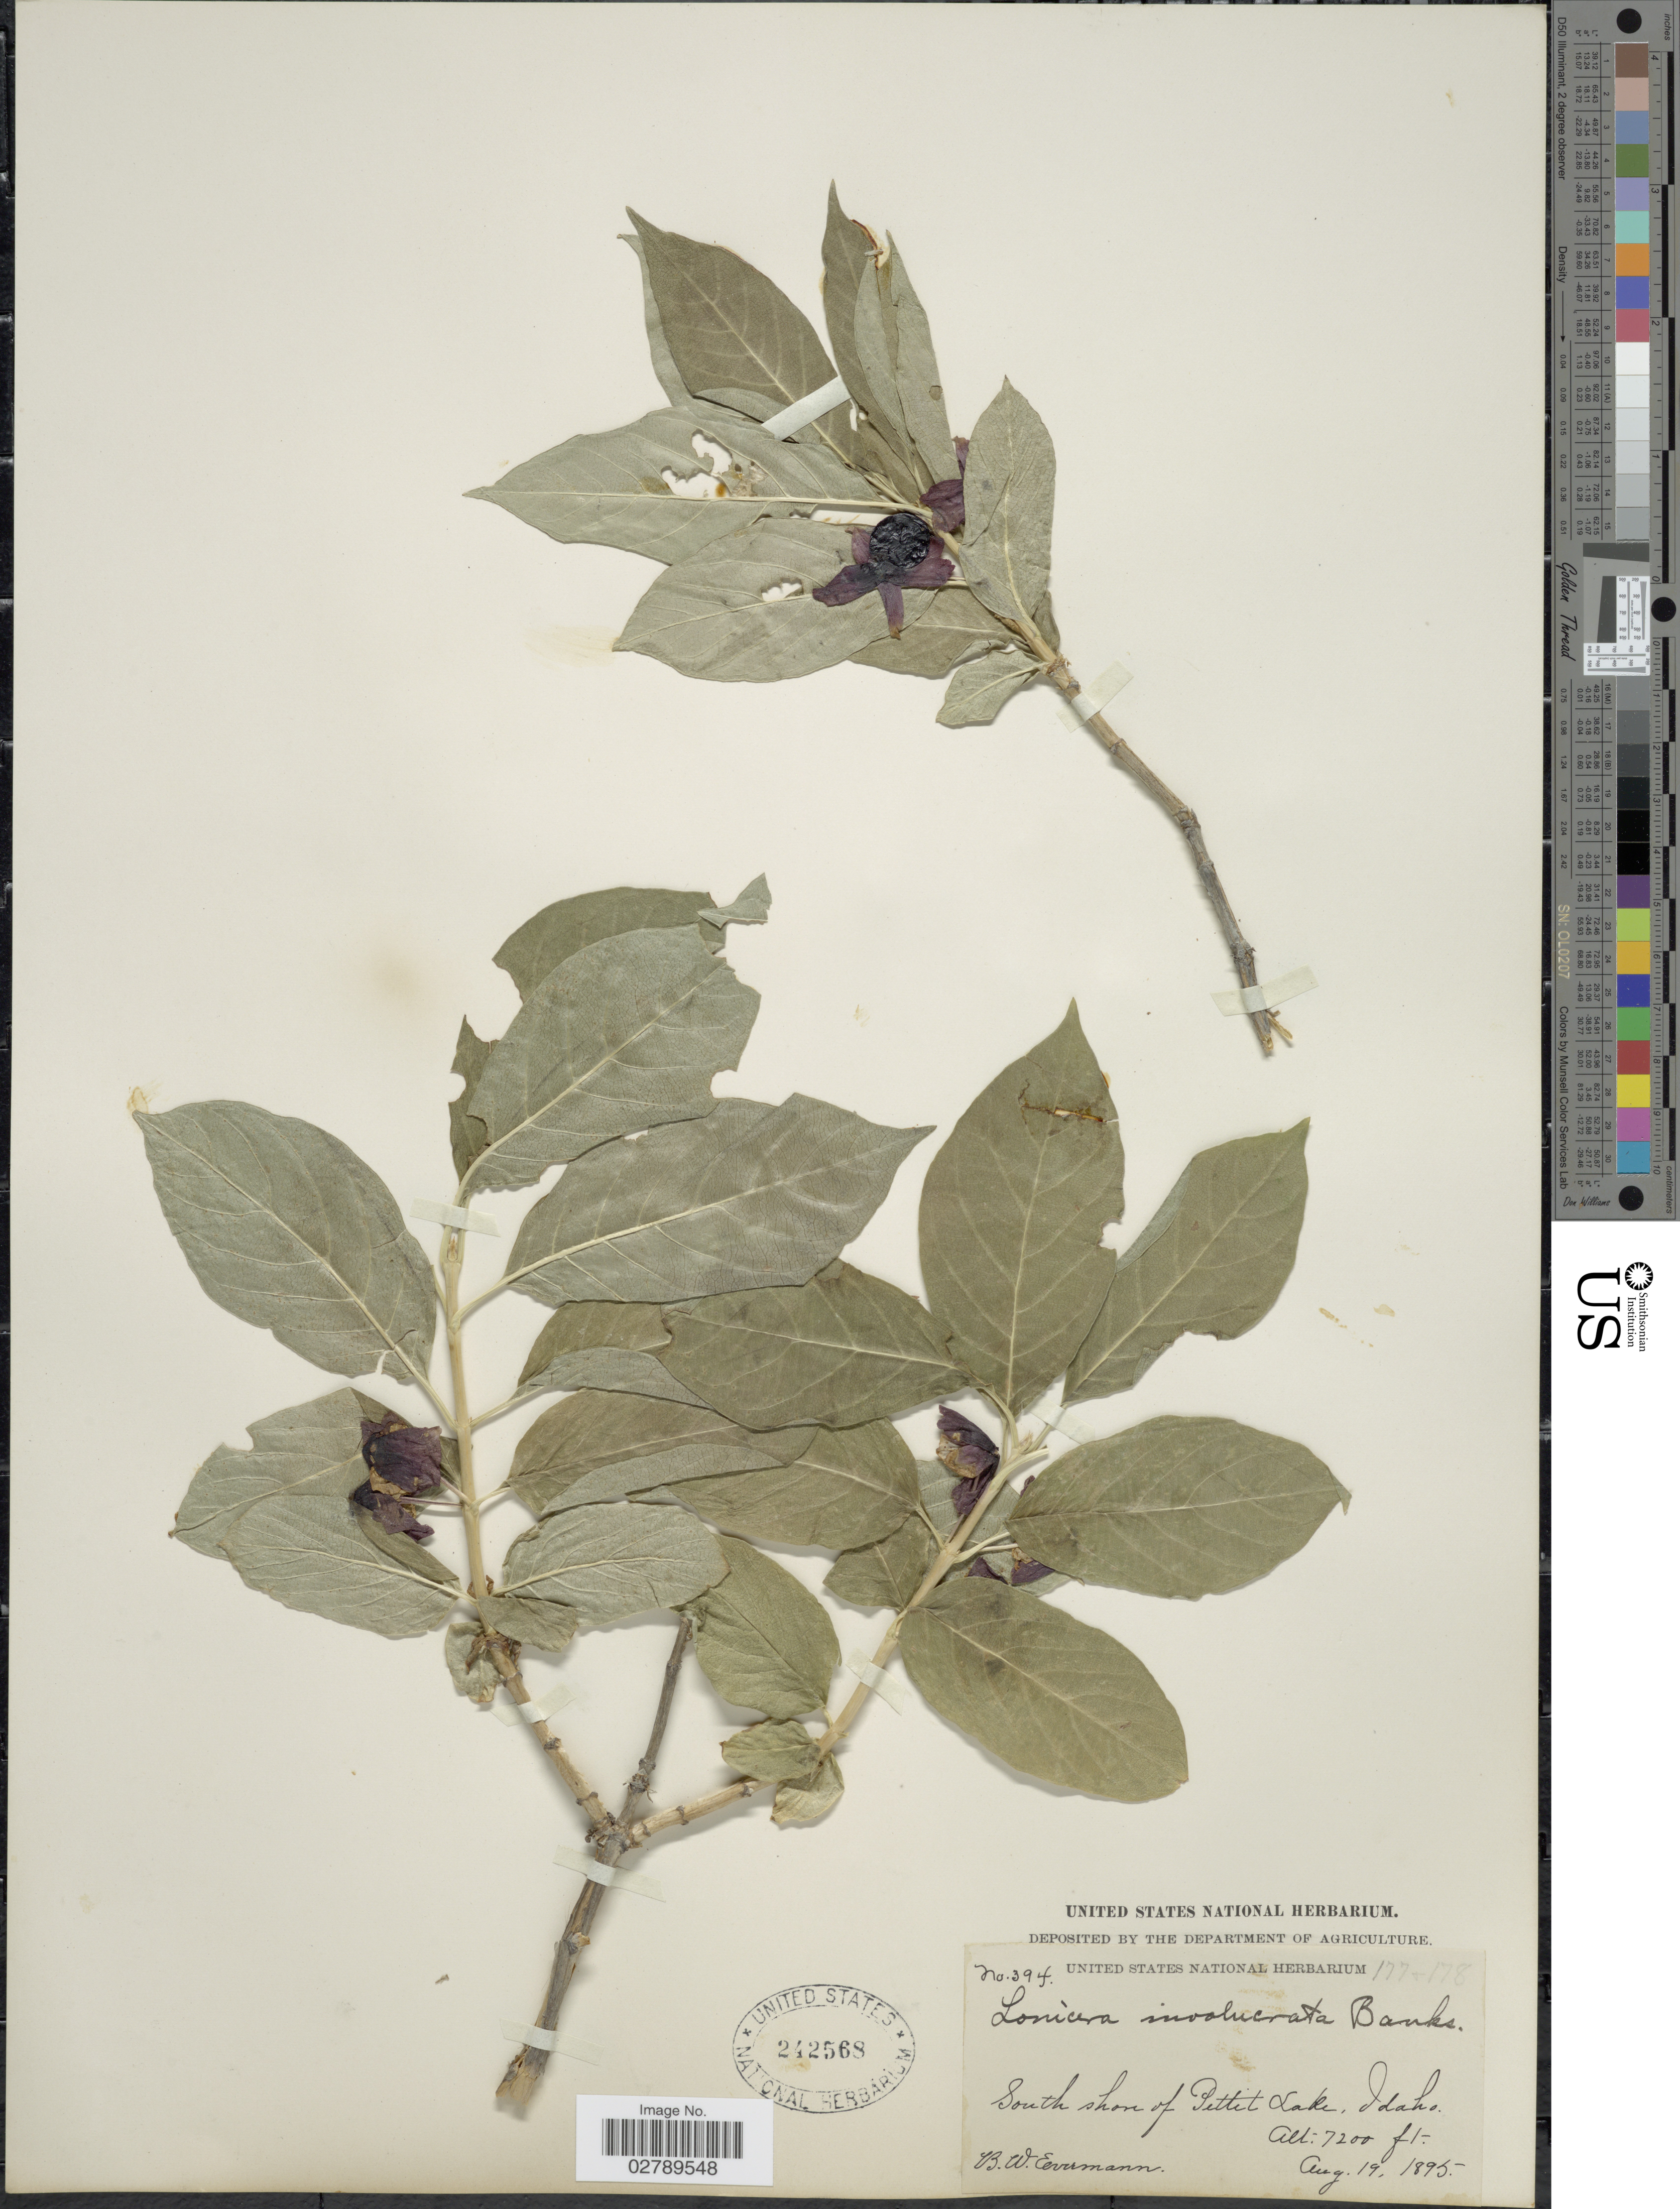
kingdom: Plantae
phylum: Tracheophyta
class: Magnoliopsida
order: Dipsacales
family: Caprifoliaceae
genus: Lonicera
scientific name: Lonicera involucrata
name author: (Richardson) Banks ex Spreng.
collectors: B. W. Evermann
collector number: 394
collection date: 1895-08-19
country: United States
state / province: Idaho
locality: South shore of Pettit Lake.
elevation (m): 2195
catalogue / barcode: US 242568